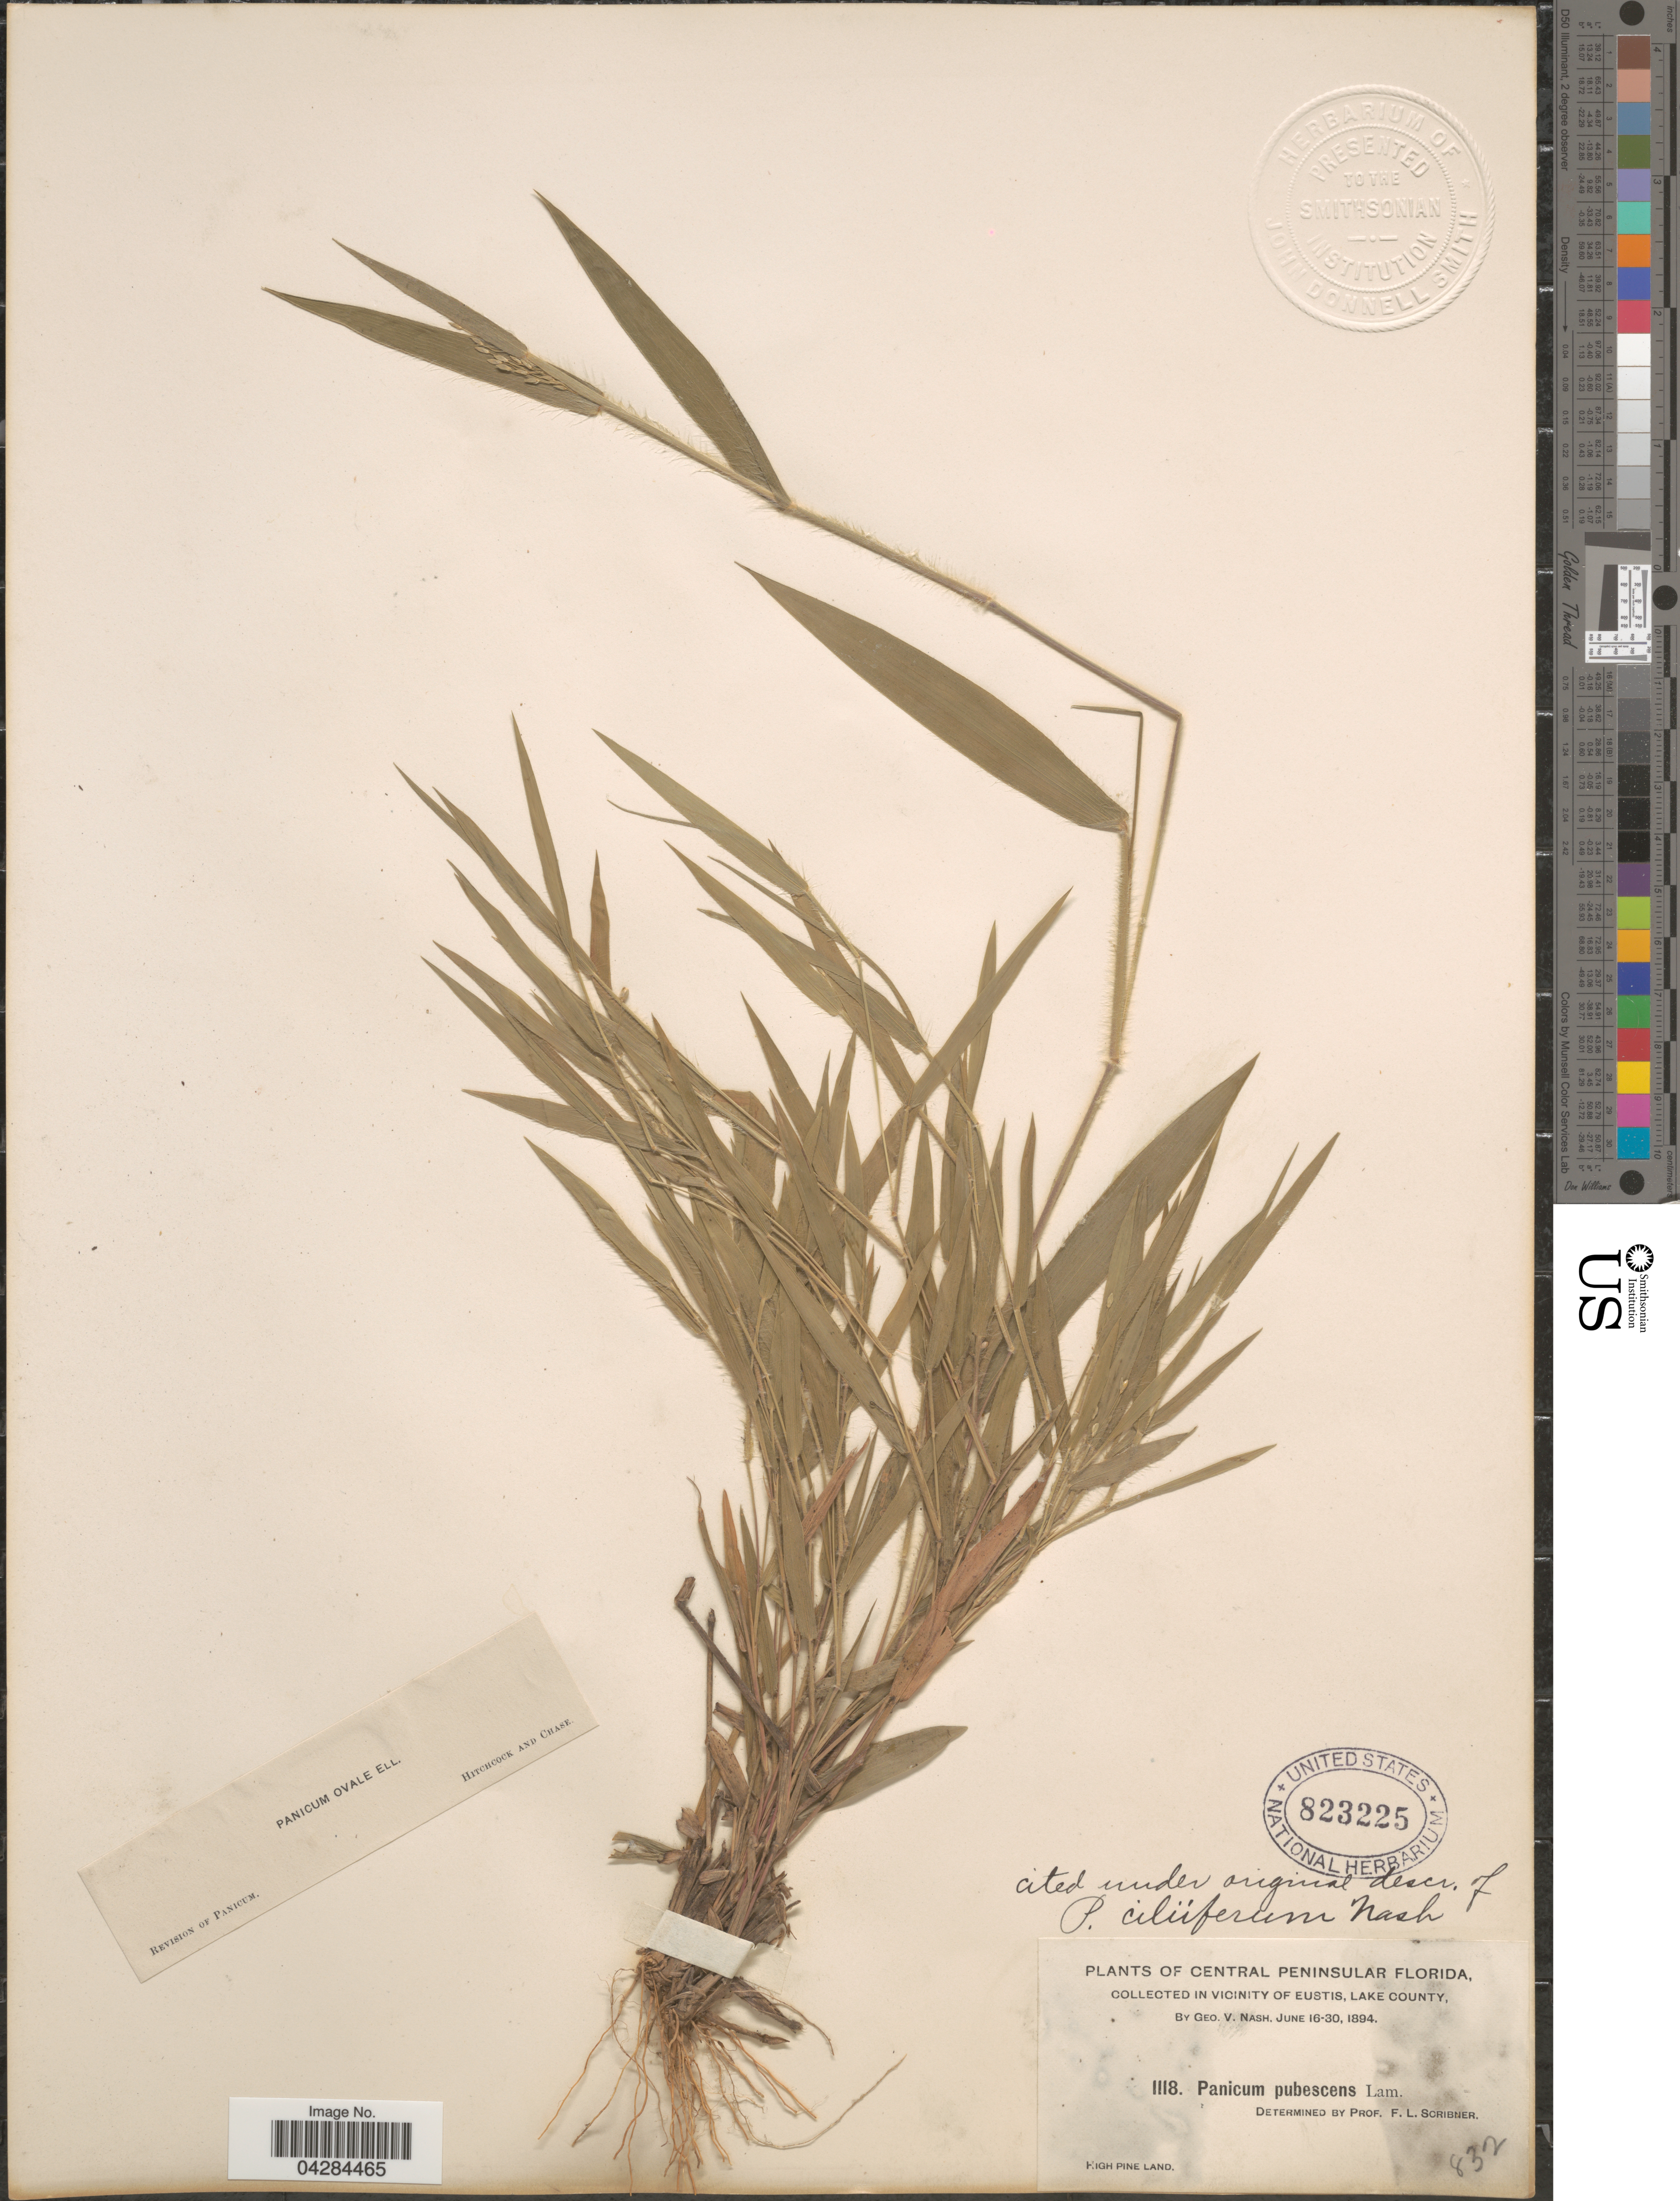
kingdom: Plantae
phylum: Tracheophyta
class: Liliopsida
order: Poales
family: Poaceae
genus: Dichanthelium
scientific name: Dichanthelium ovale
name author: (Elliott) Gould & C.A. Clark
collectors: G. V. Nash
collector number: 1118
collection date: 1894-06-16/1894-06-30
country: United States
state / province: Florida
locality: Central Peninsular Florida, in vicinity of Eustis, Lake County. High Pine Land.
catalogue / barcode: US 823225